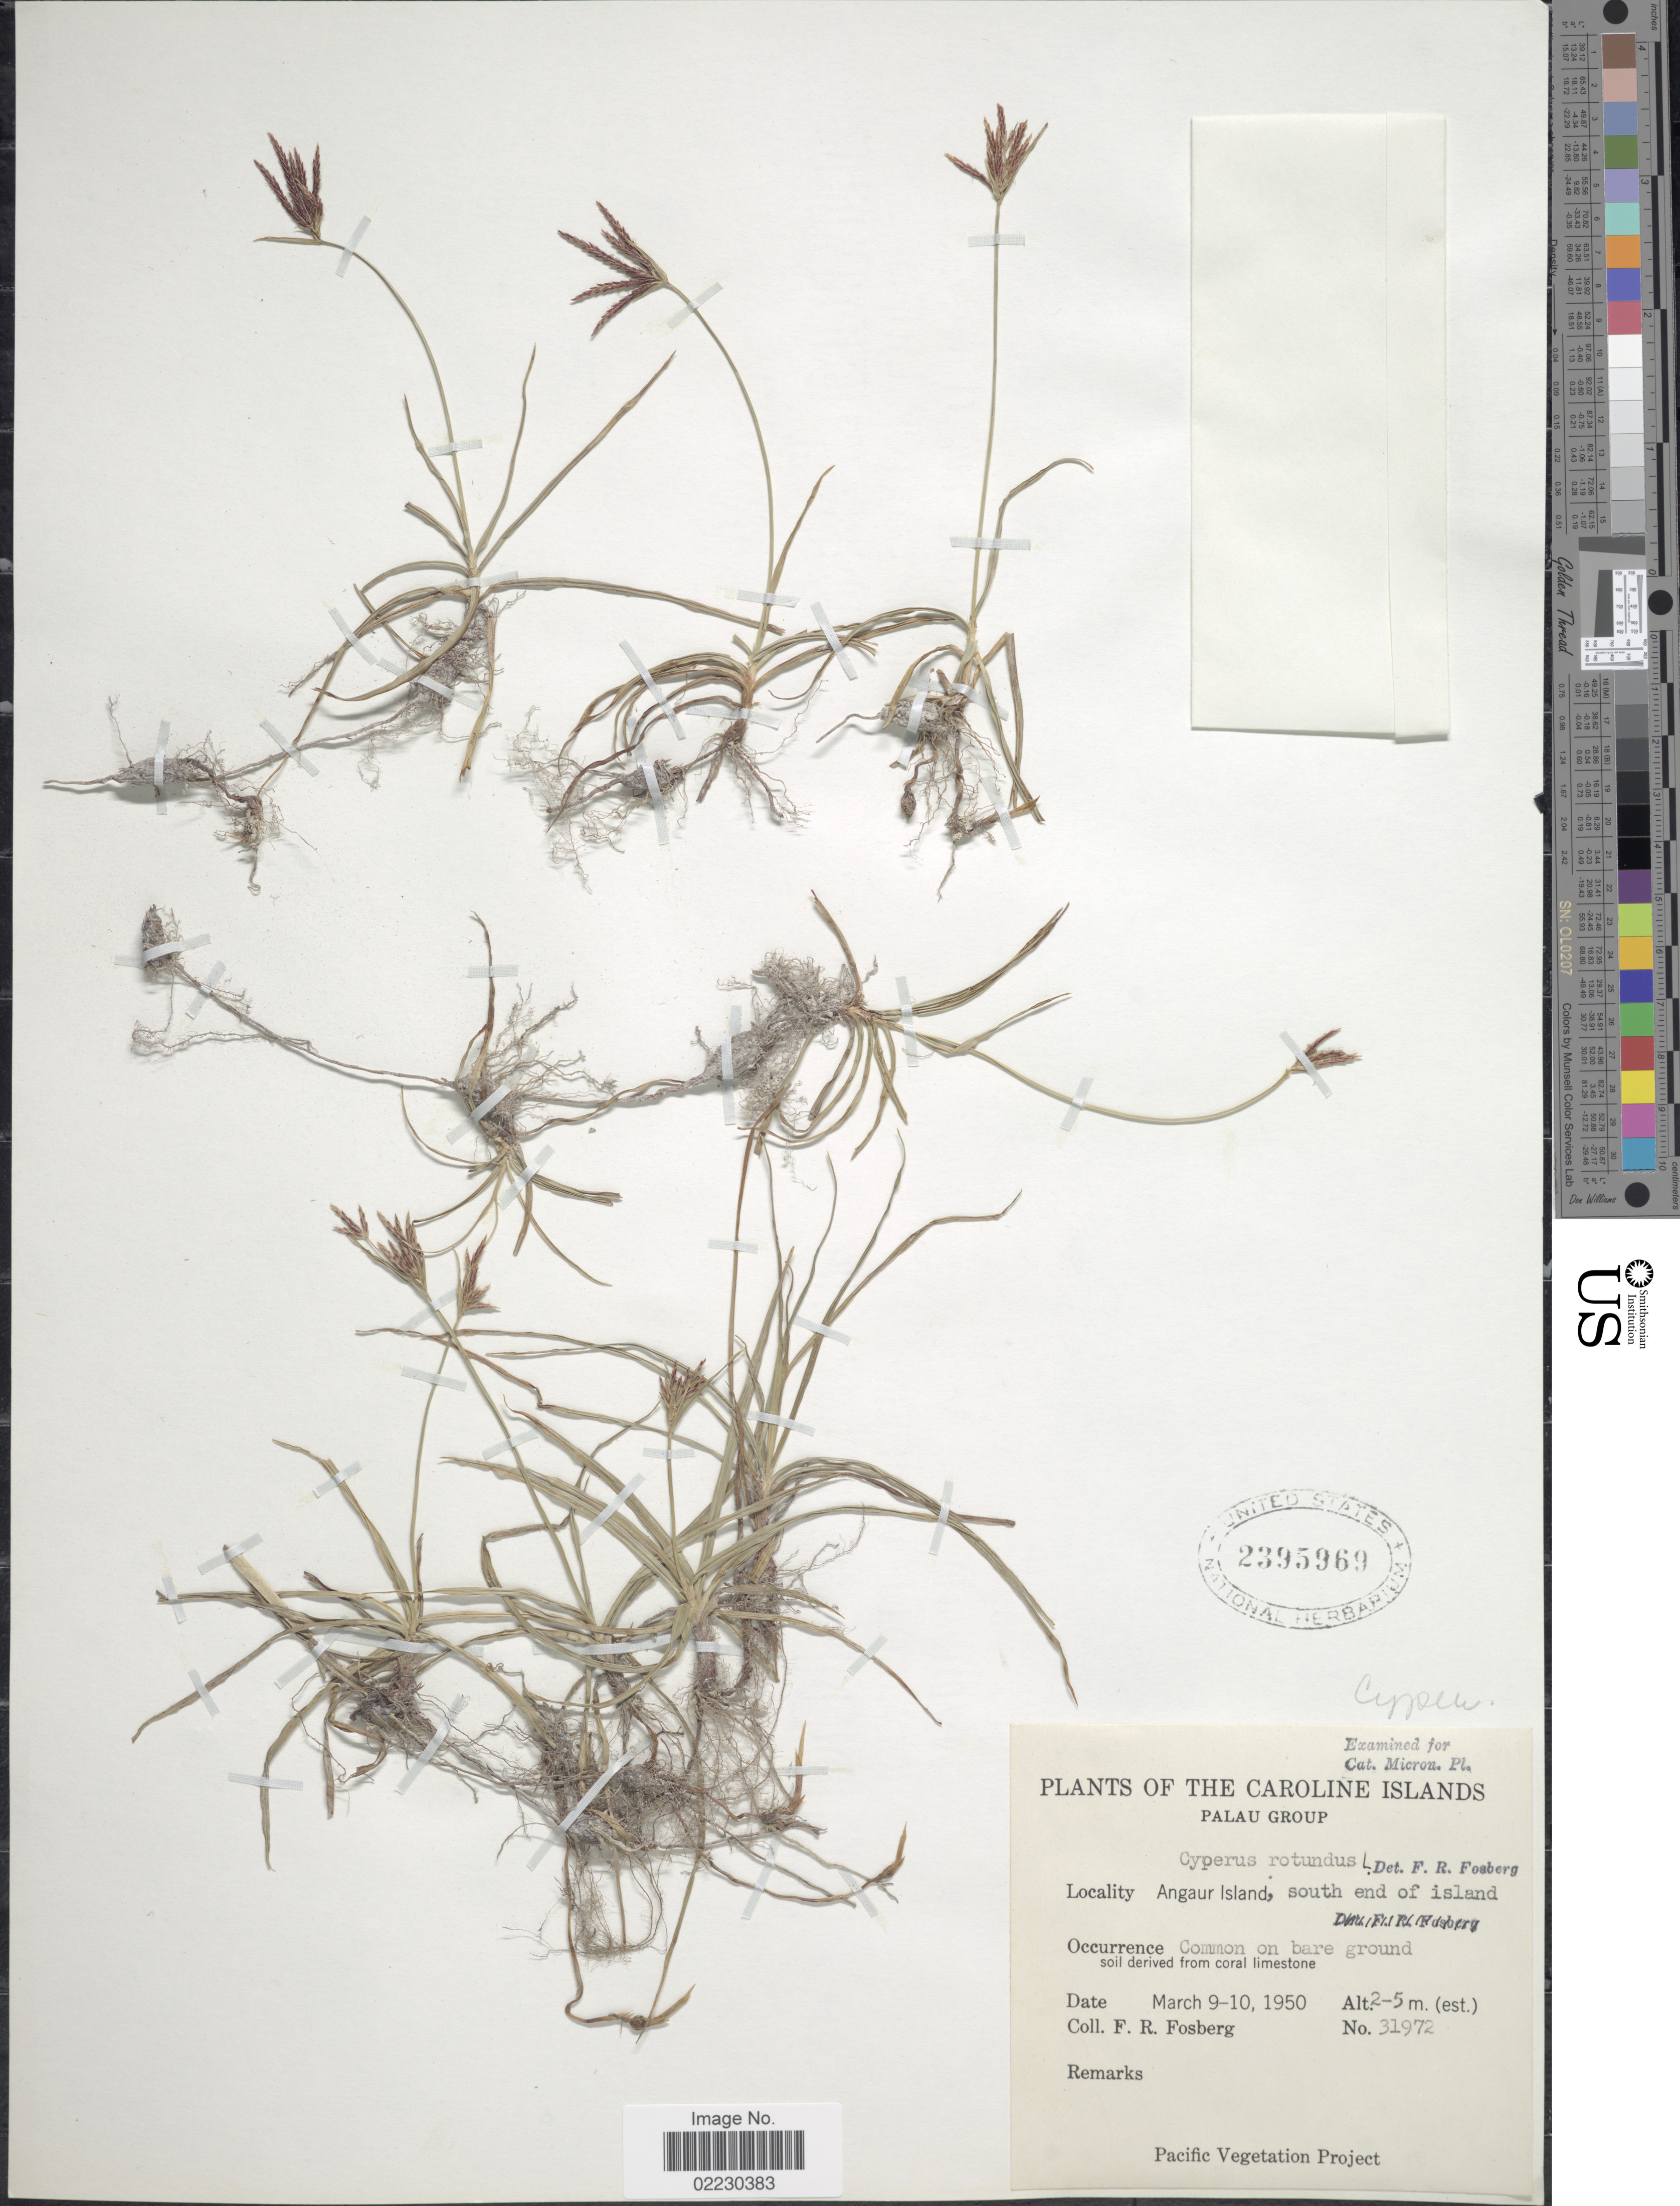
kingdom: Plantae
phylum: Tracheophyta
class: Liliopsida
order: Poales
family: Cyperaceae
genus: Cyperus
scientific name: Cyperus rotundus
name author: L.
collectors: F. R. Fosberg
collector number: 31972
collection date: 1950-03-09/1950-03-10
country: Palau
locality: The Caroline Islands, Palau Group, Angaur Island, south end of island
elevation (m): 2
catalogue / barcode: US 2395969